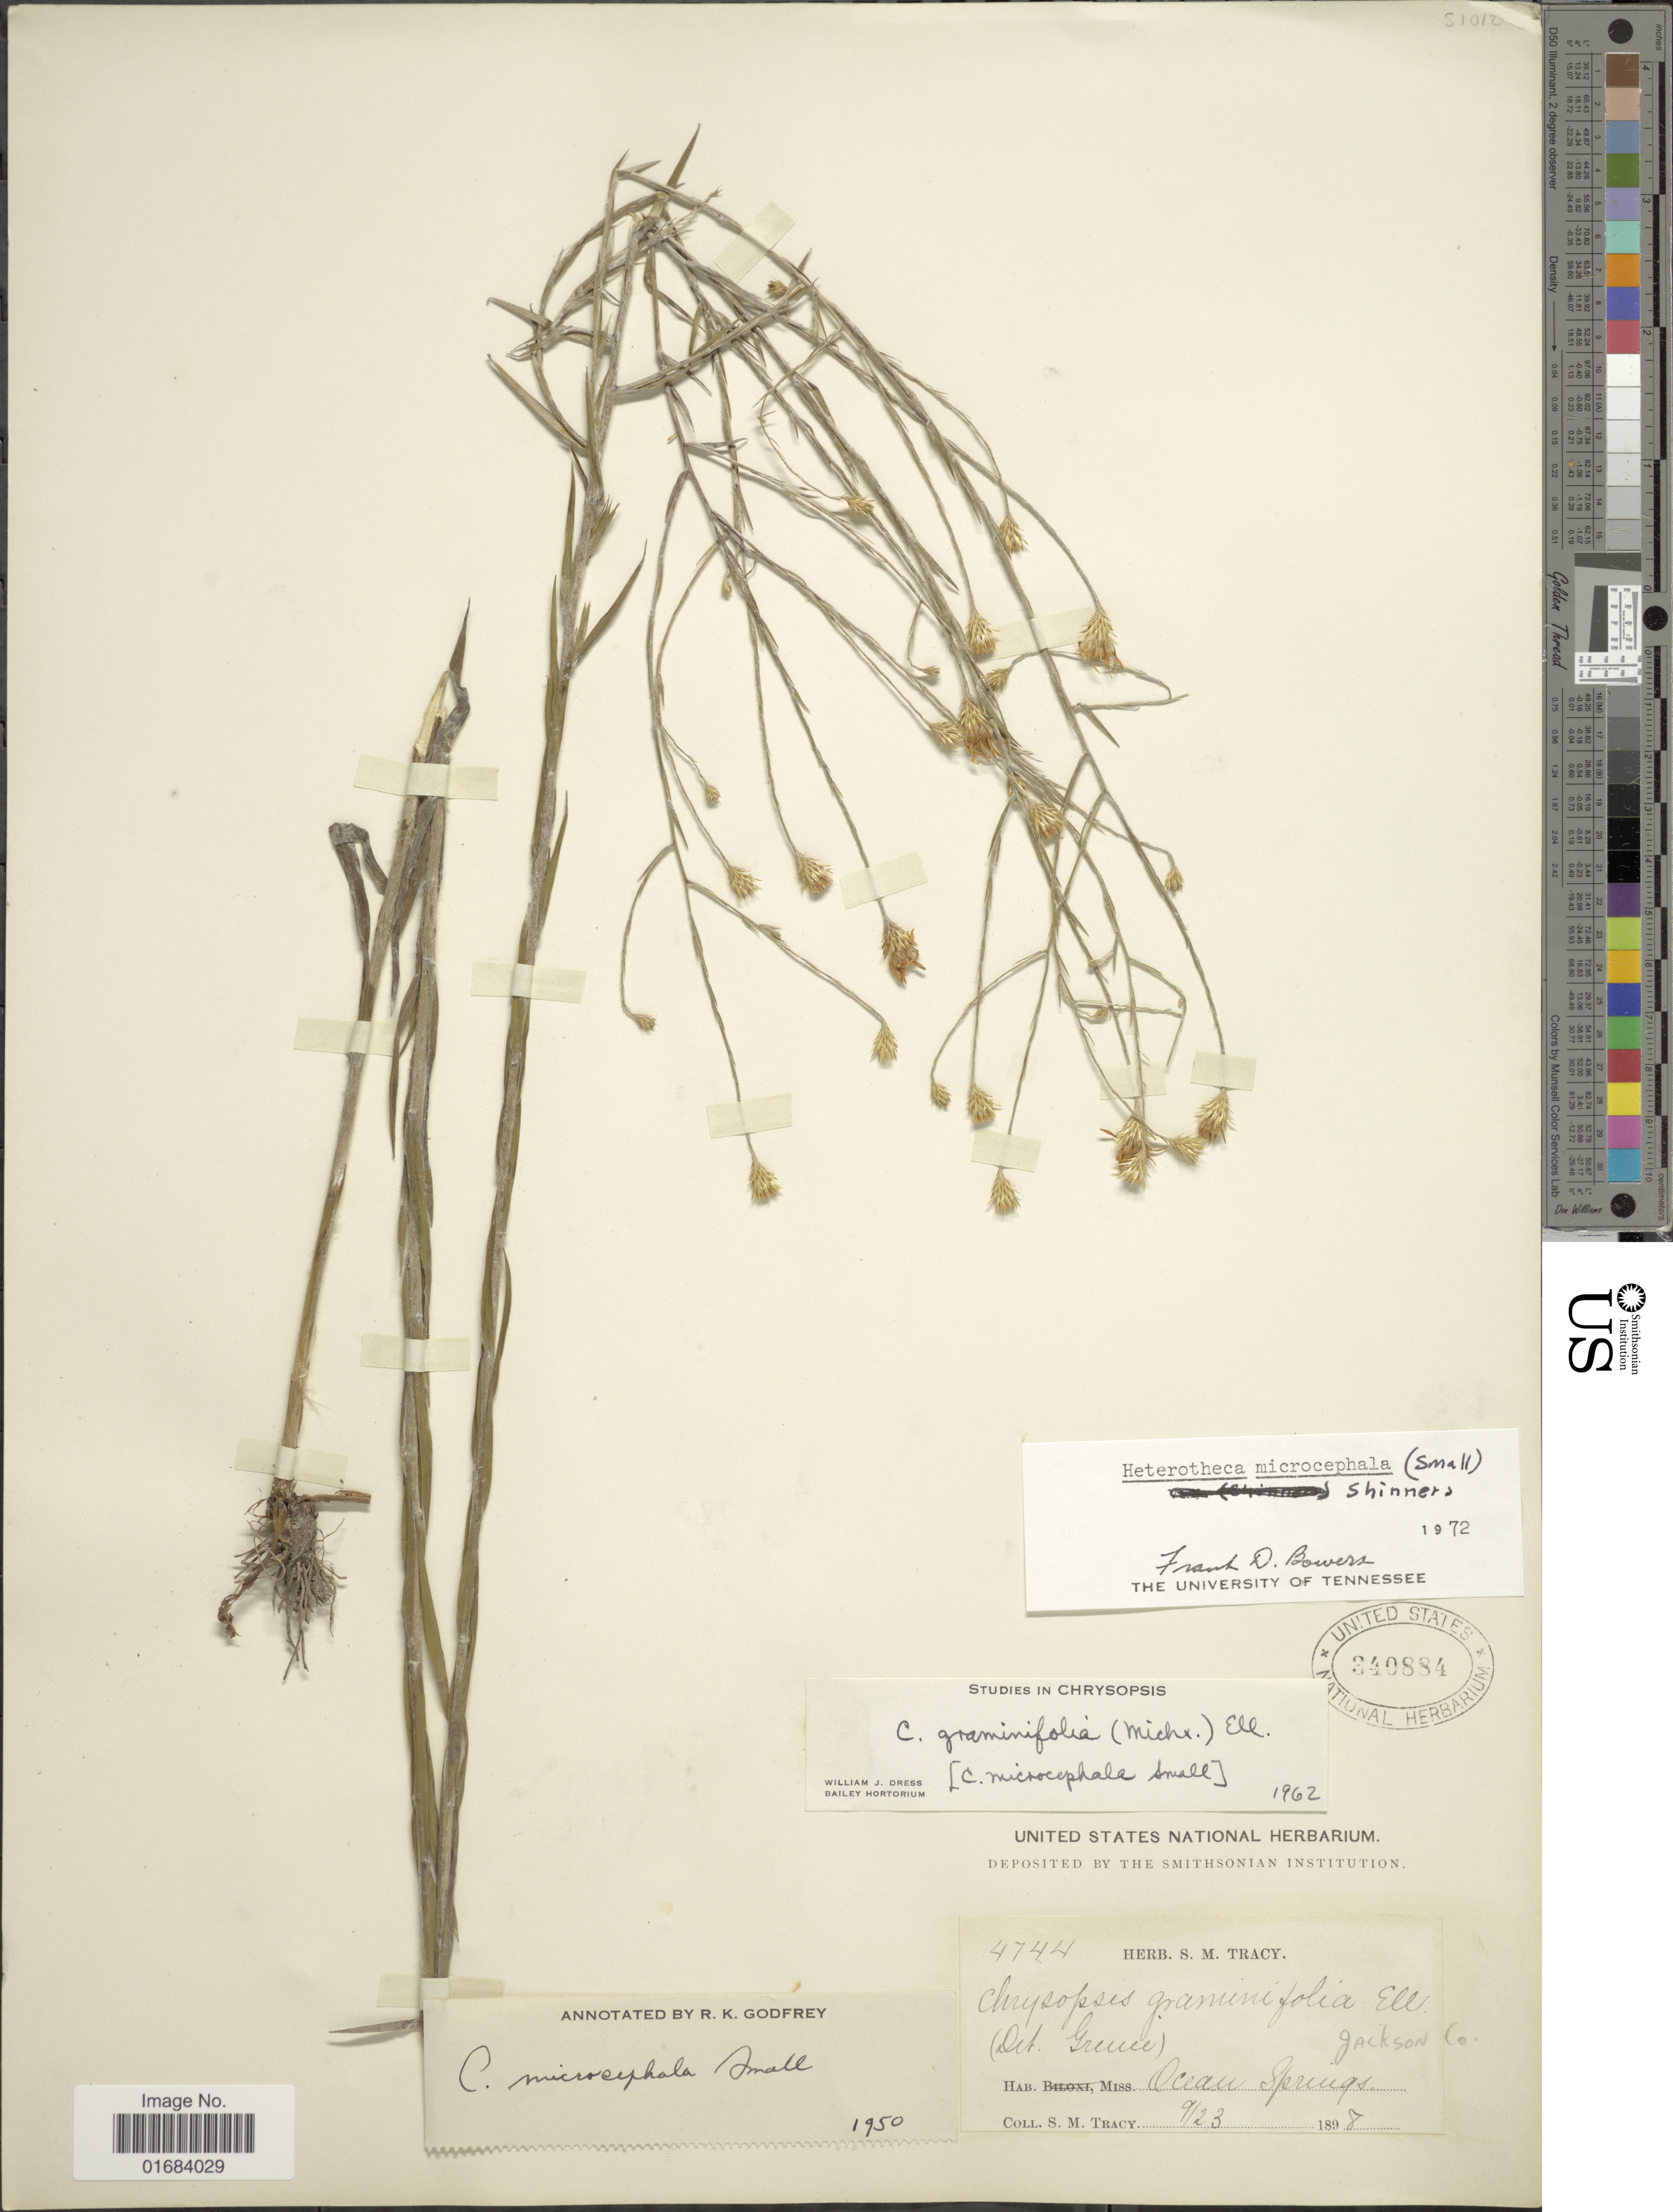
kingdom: Plantae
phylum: Tracheophyta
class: Magnoliopsida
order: Asterales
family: Asteraceae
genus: Pityopsis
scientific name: Pityopsis microcephala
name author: Small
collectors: S. Stracy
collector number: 4744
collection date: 1898-09-23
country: United States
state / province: Mississippi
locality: Jackson Co., Ocean Sprigns.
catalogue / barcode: US 340884